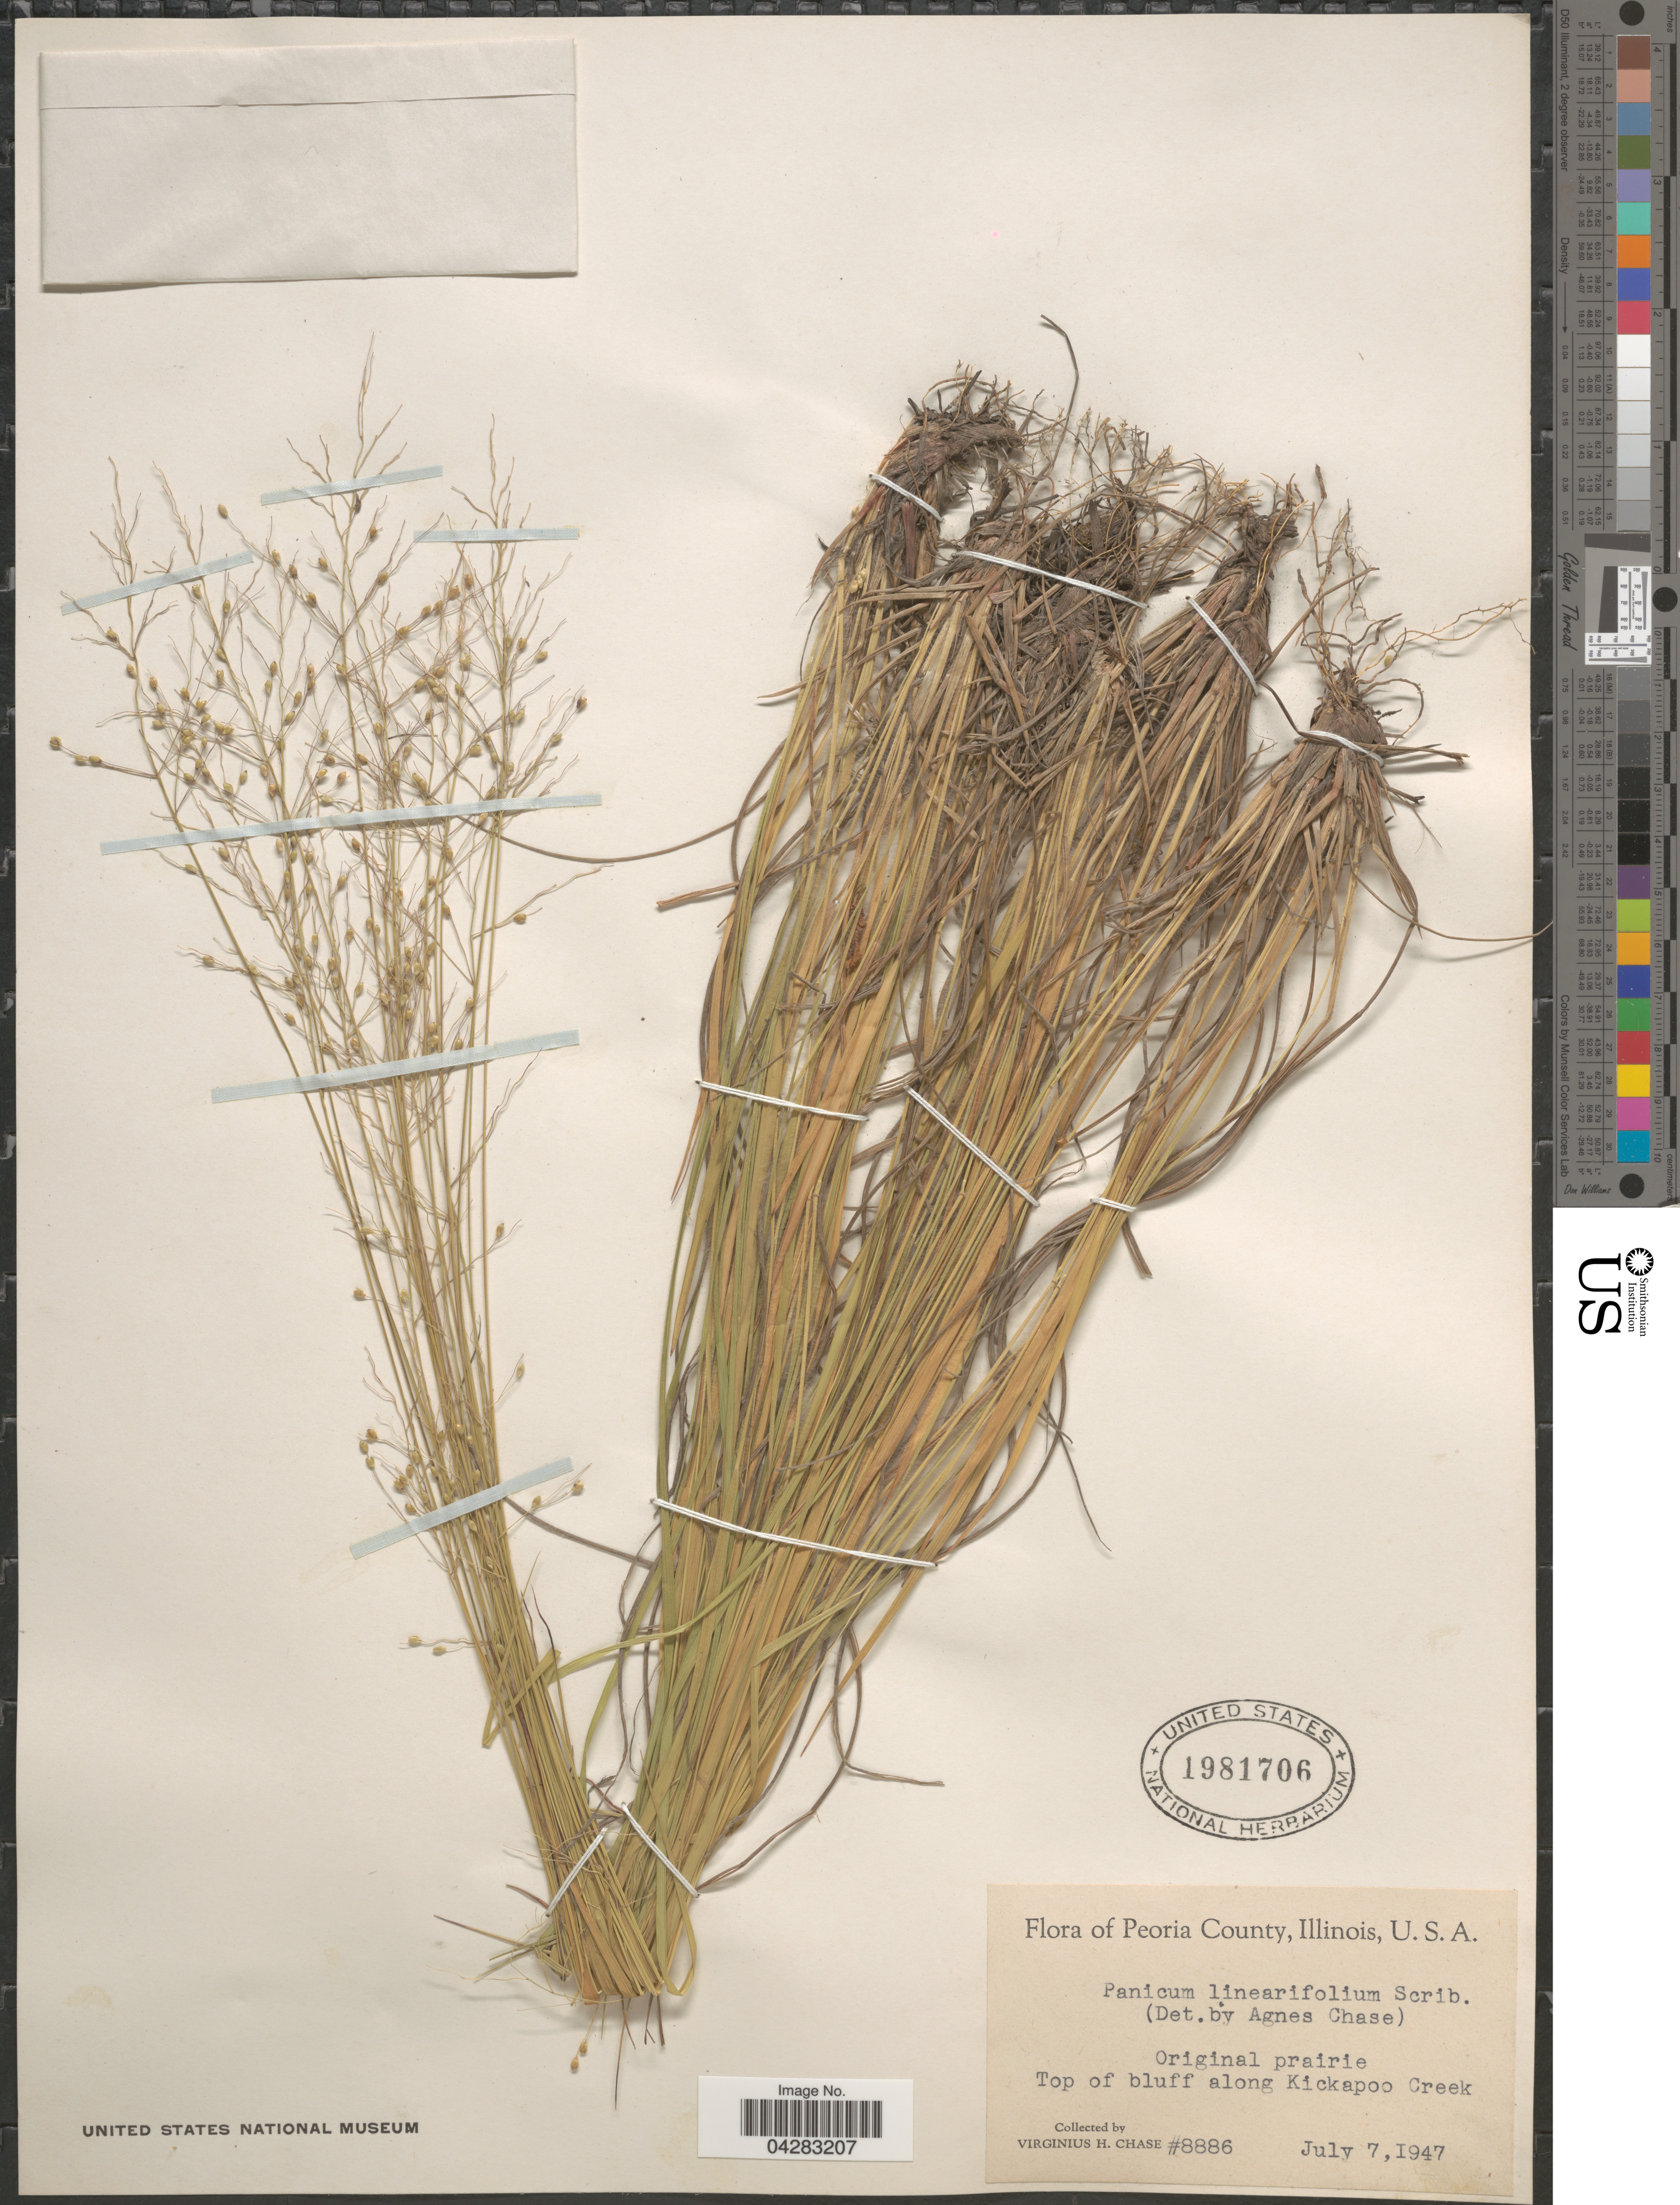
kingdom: Plantae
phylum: Tracheophyta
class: Liliopsida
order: Poales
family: Poaceae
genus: Dichanthelium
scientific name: Dichanthelium linearifolium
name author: (Scribn.) Gould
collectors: V. H. Chase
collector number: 8886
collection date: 1947-07-07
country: United States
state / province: Illinois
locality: Peoria County. Original prairie. Top of bluff along Kickapoo Creek.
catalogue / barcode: US 1981706